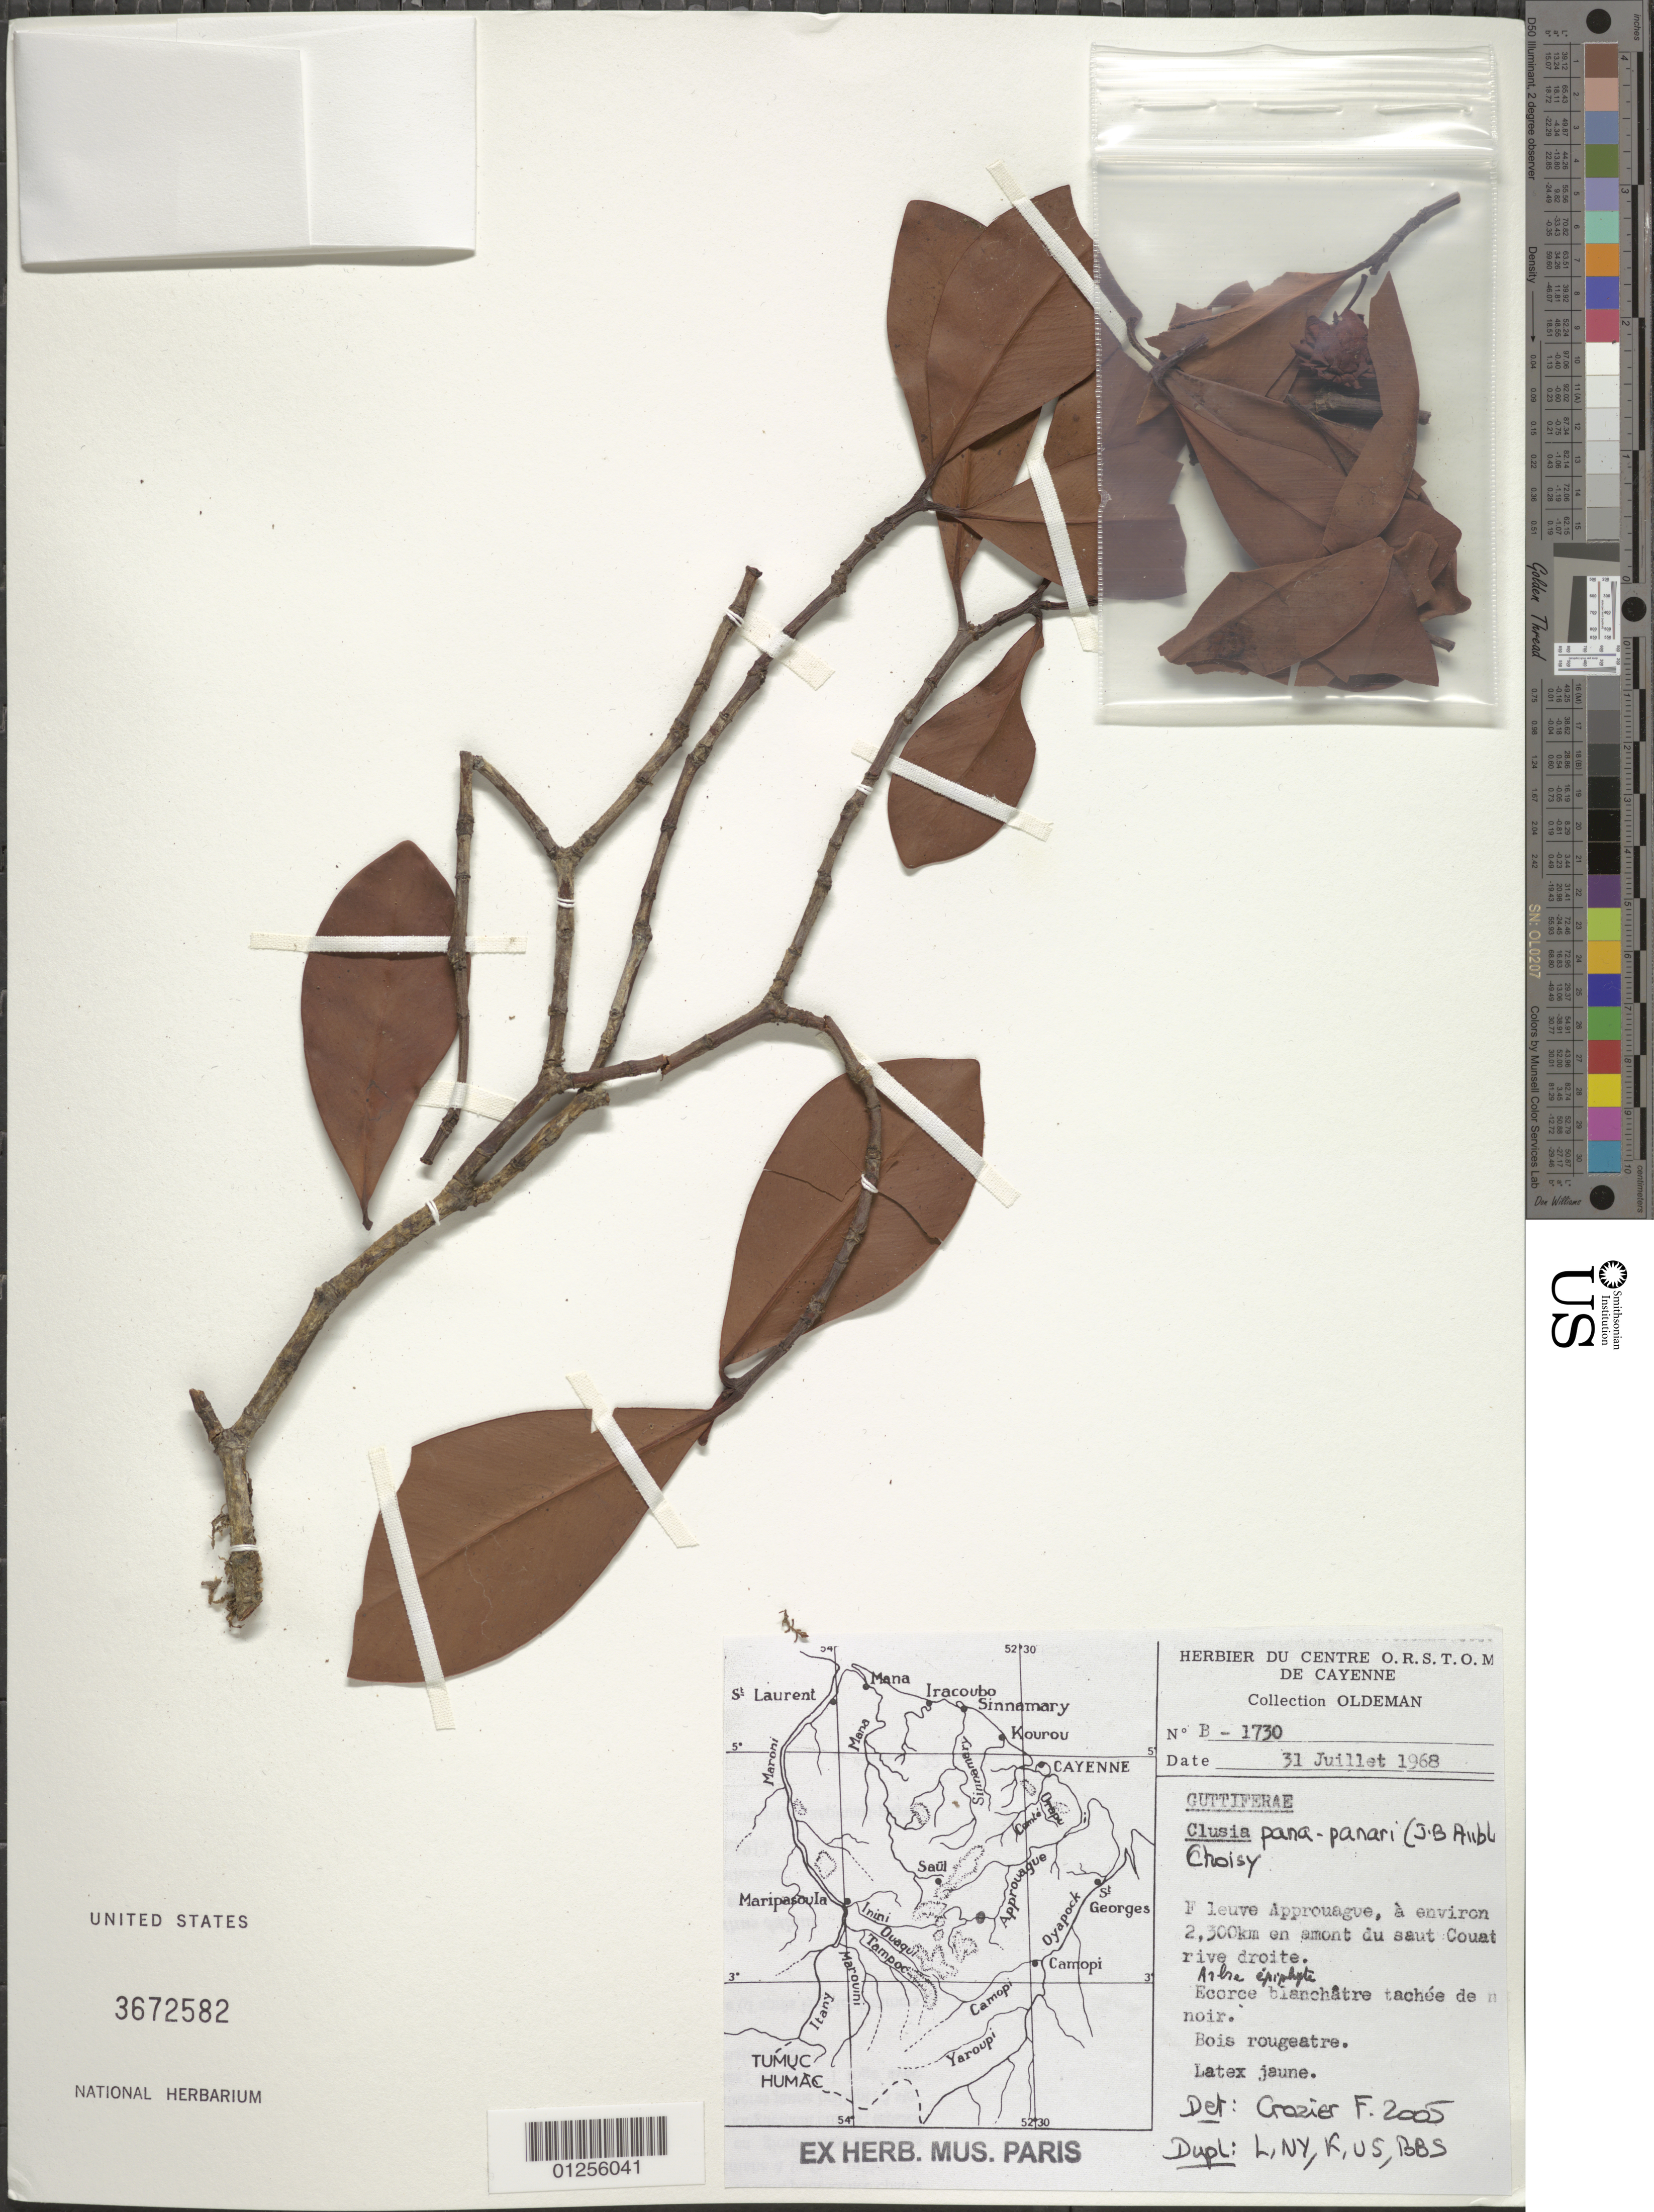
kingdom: Plantae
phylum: Tracheophyta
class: Magnoliopsida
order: Malpighiales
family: Clusiaceae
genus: Clusia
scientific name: Clusia panapanari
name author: (Aubl.) Choisy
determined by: Crozier, F.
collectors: R. Oldeman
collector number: B-1730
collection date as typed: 31-Jul-68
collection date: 1968-07-31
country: French Guiana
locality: Approuague R., 1 km du saut Couata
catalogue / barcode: US 3672582